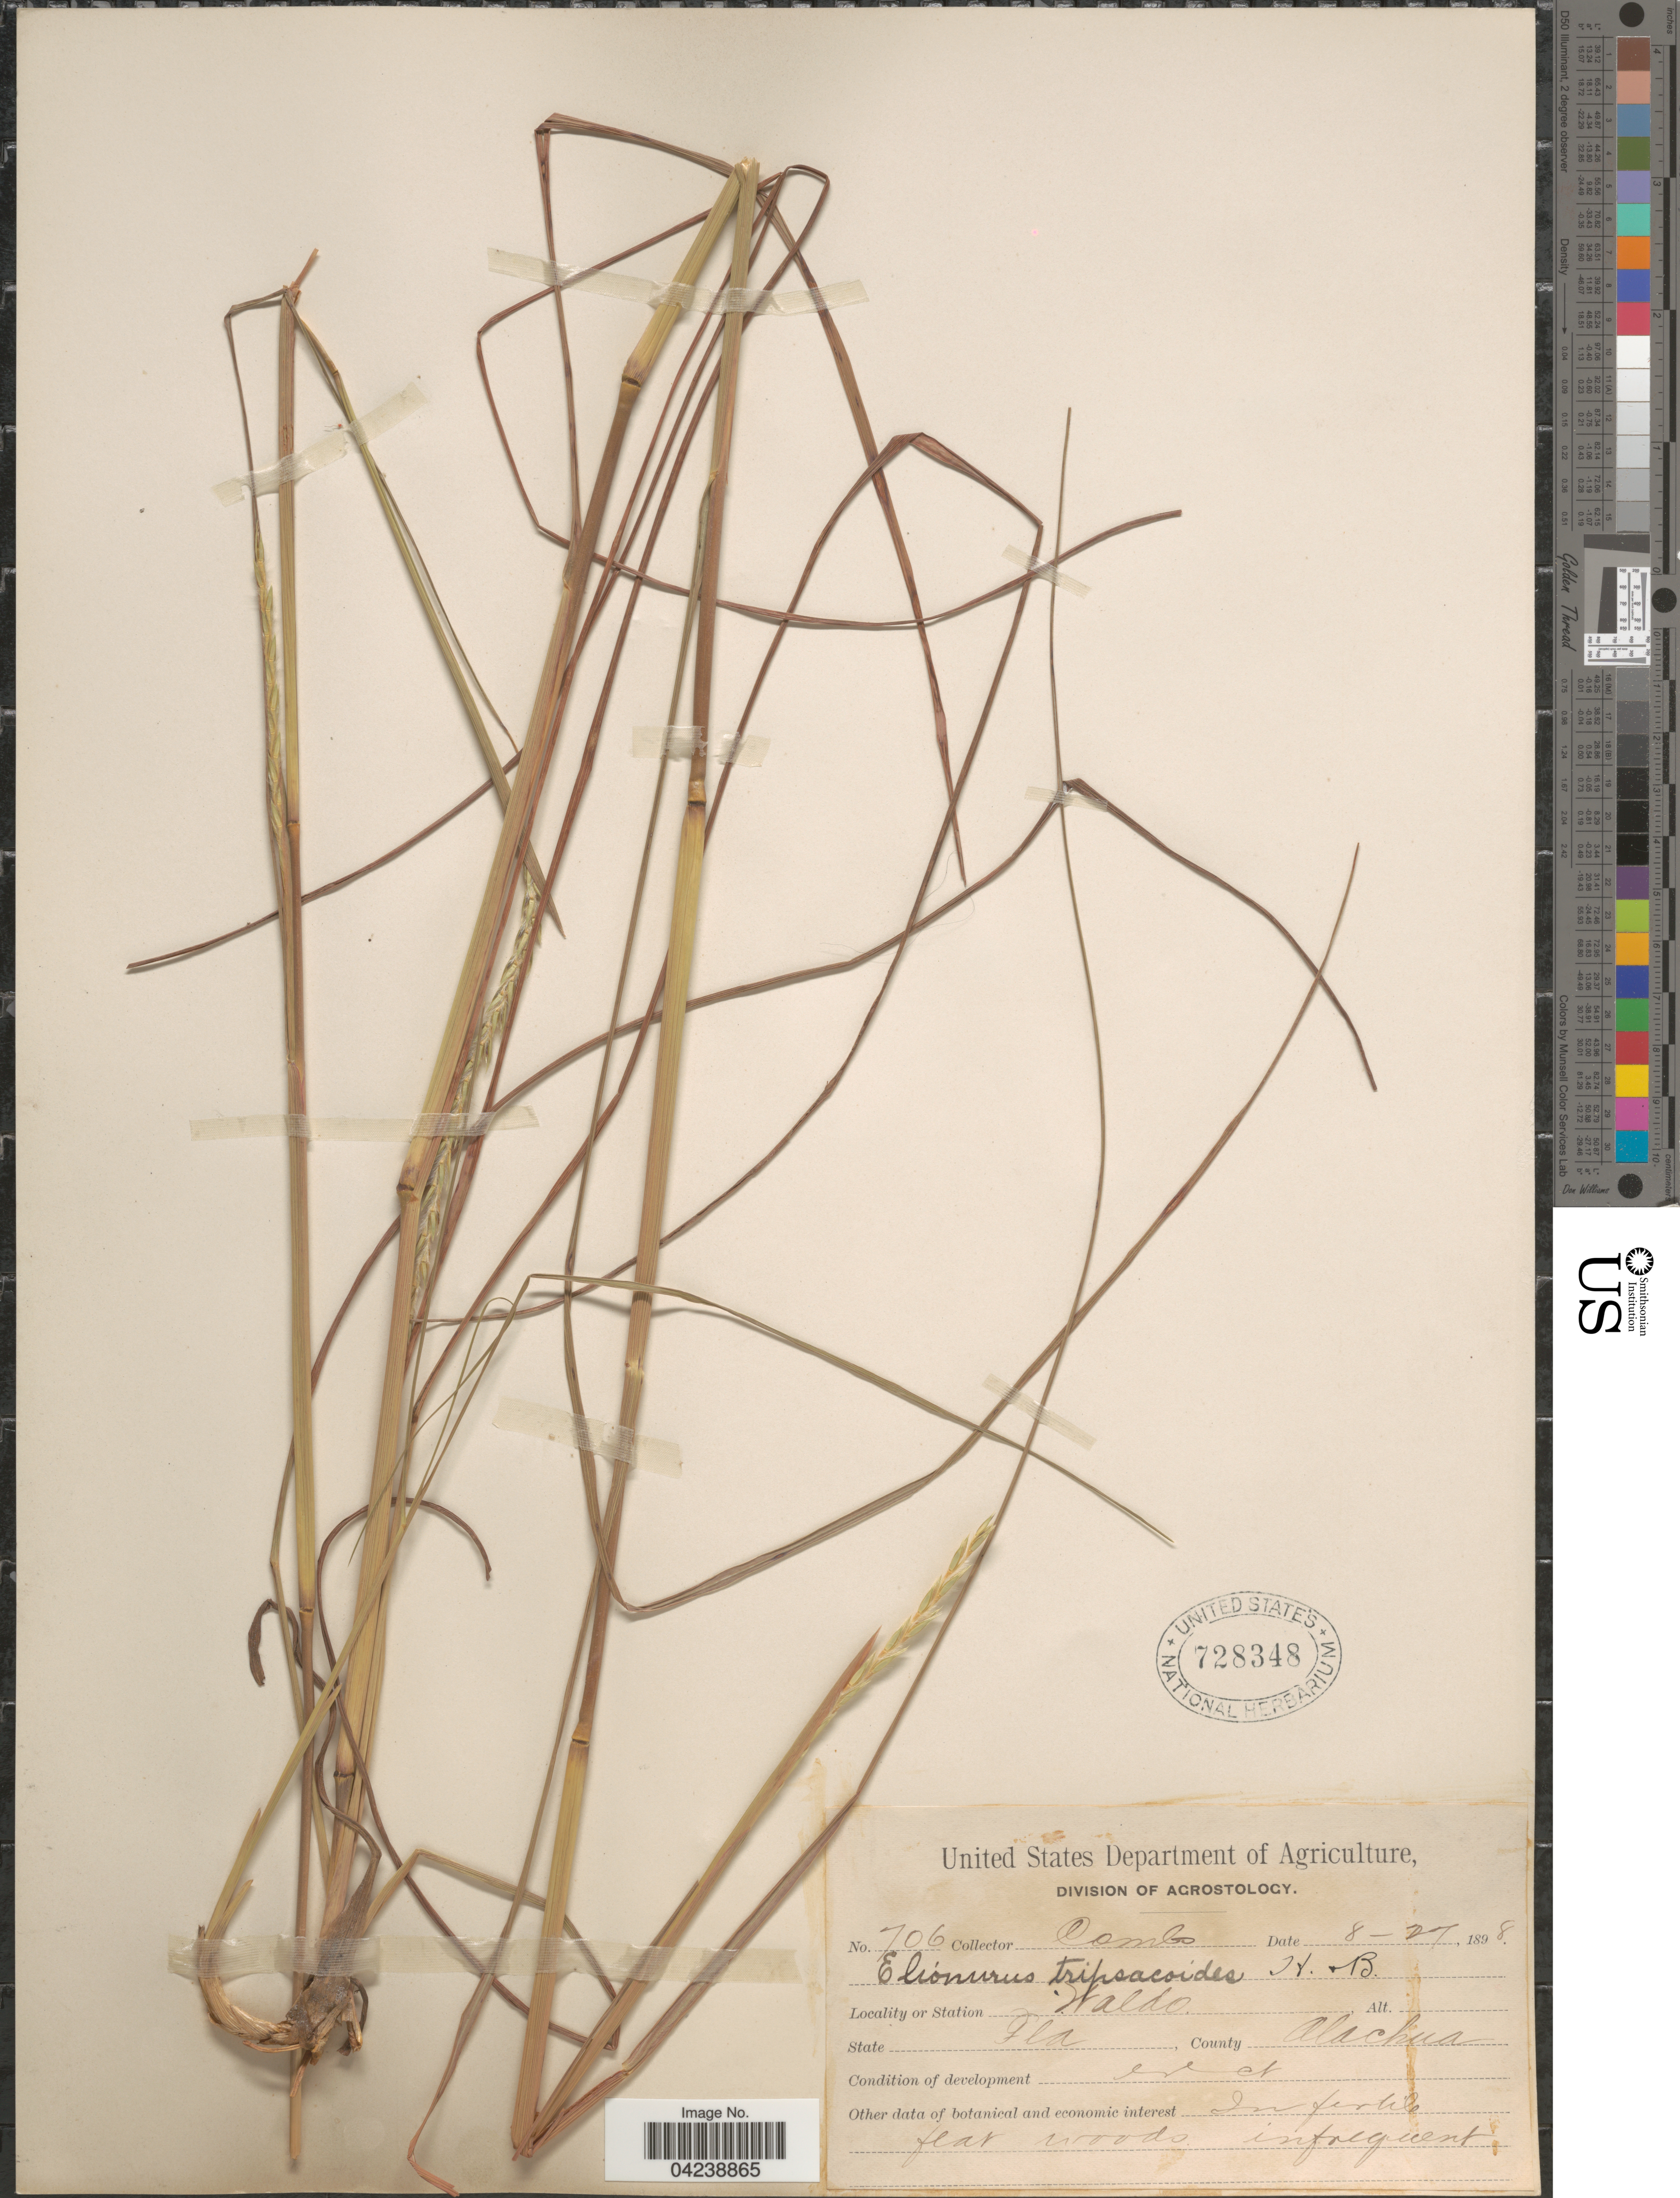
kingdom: Plantae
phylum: Tracheophyta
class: Liliopsida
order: Poales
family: Poaceae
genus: Elionurus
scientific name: Elionurus tripsacoides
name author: Humb. & Bonpl. ex Willd.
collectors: -. Combs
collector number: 706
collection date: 1898-08-27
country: United States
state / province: Florida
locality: Locality or Station Waldo. County Alachua.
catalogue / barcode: US 728348